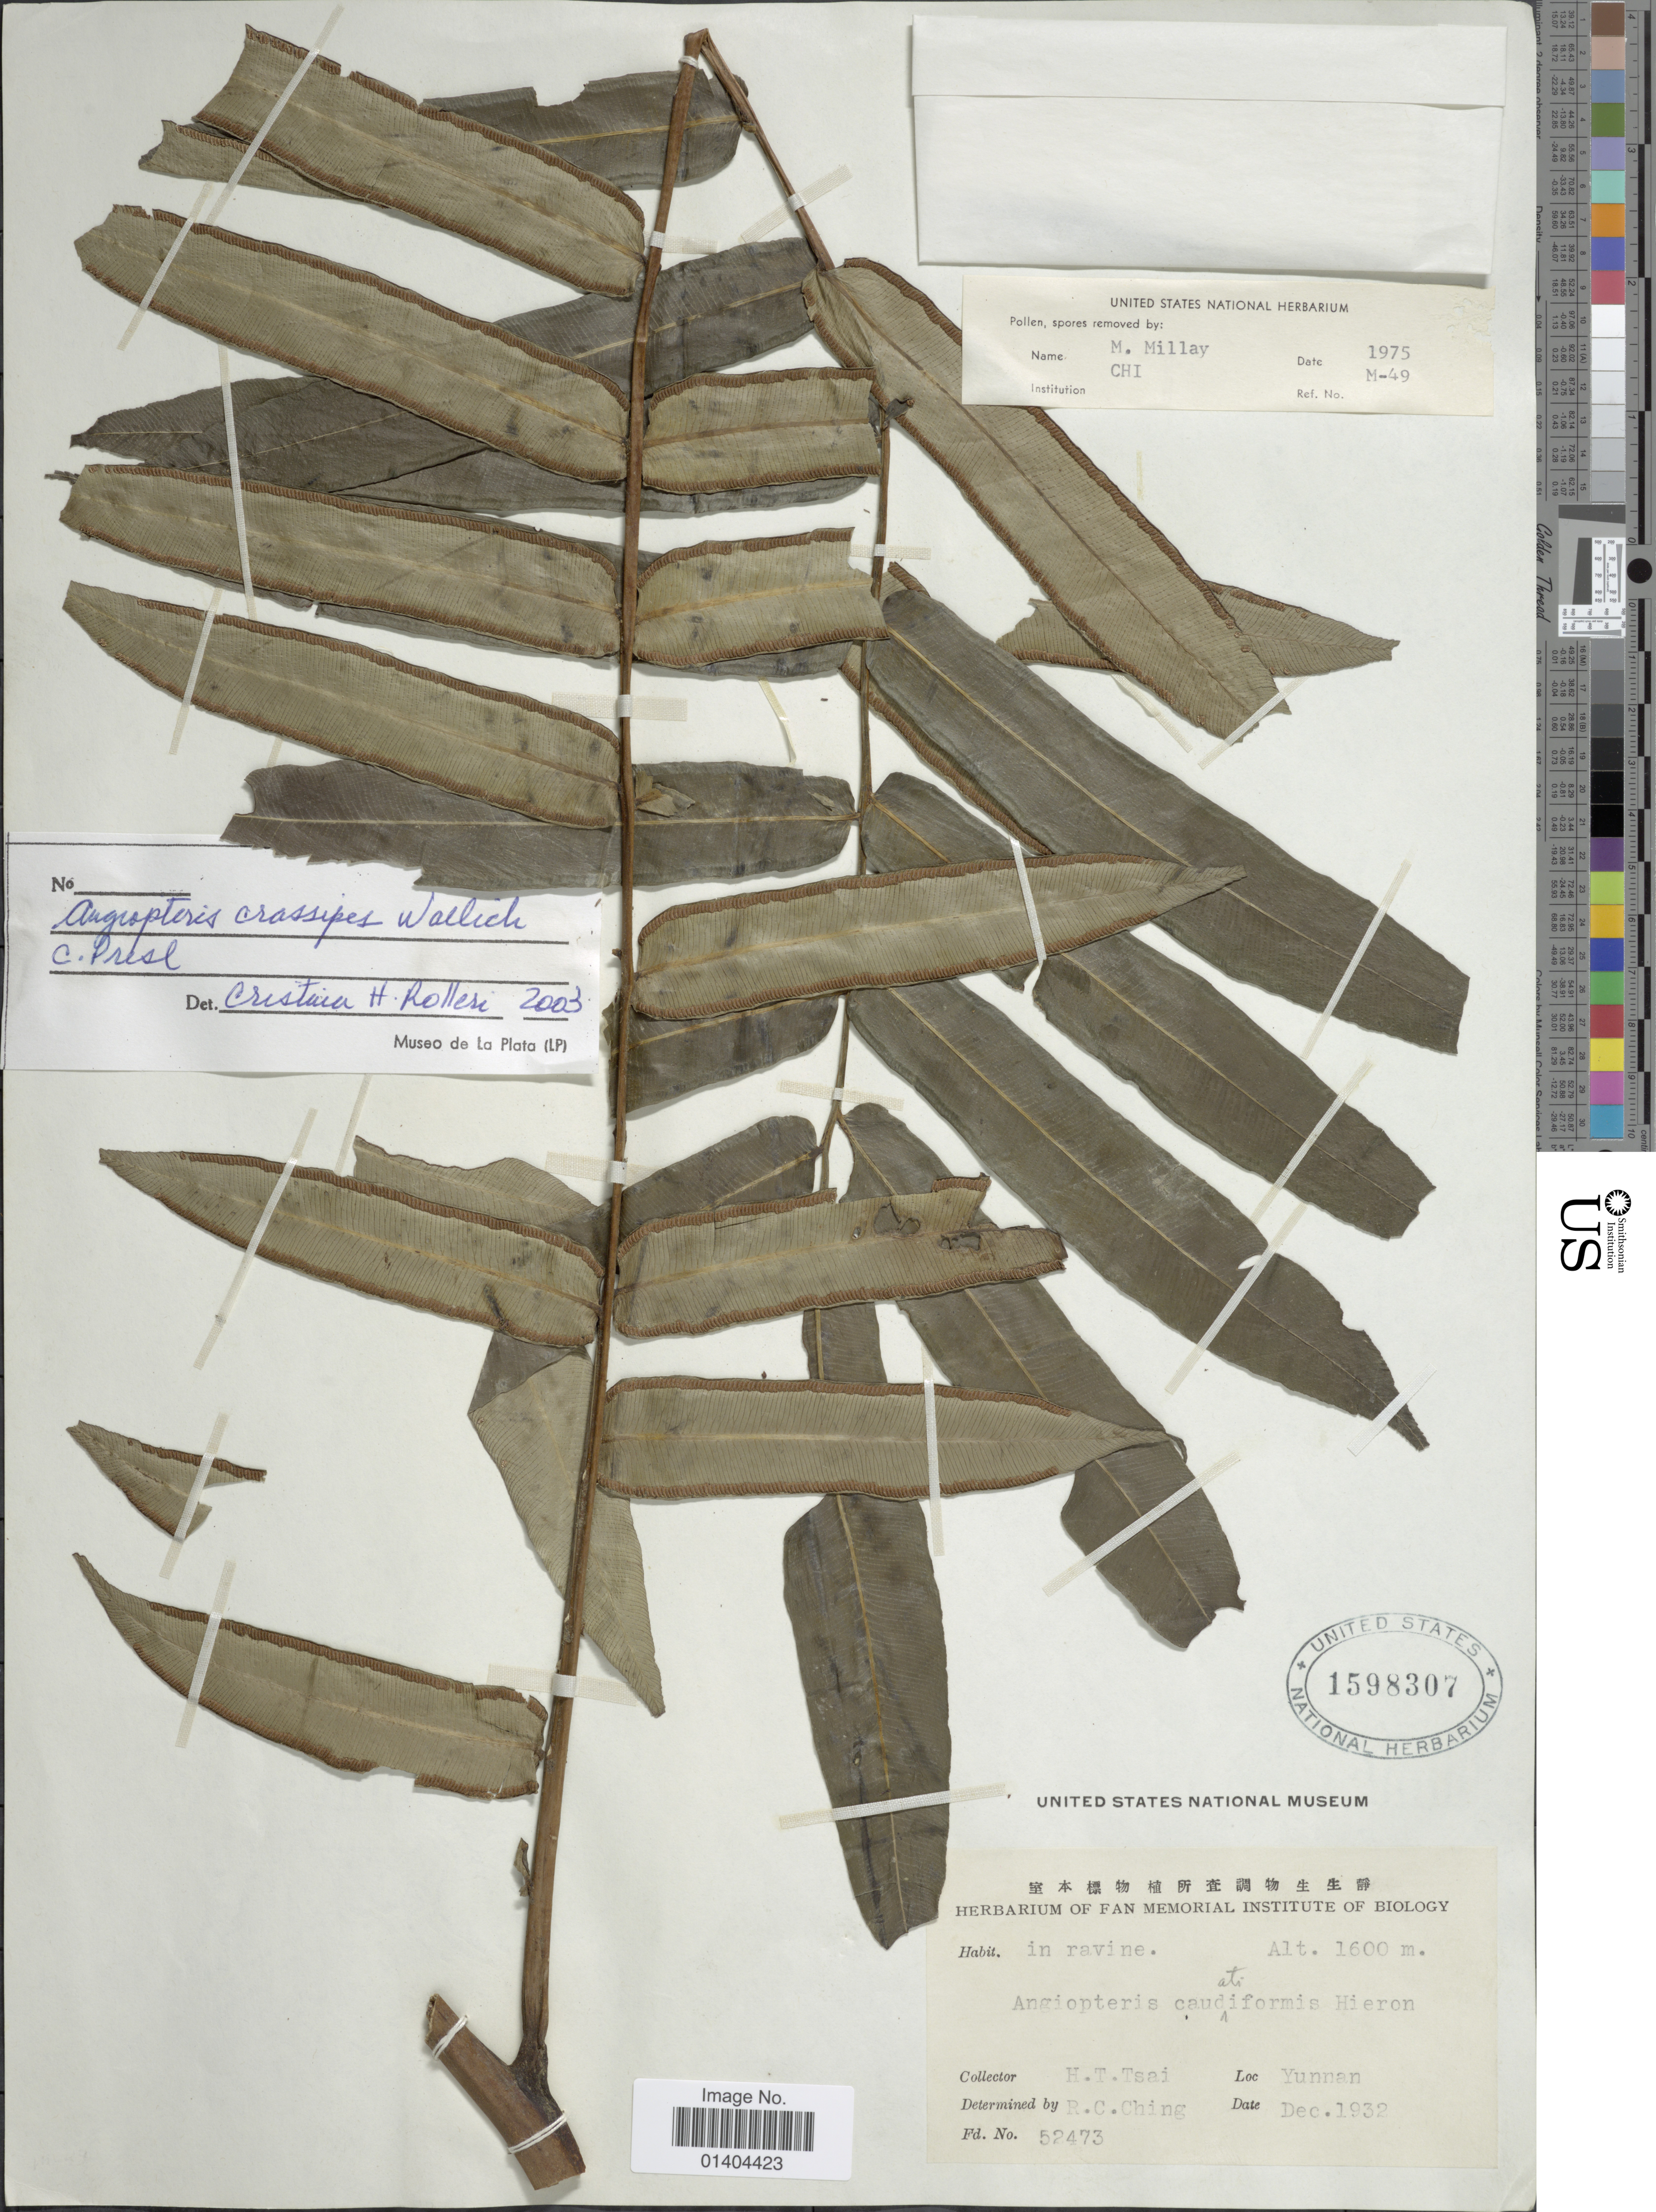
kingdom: Plantae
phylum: Tracheophyta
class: Polypodiopsida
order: Marattiales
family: Marattiaceae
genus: Angiopteris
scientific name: Angiopteris crassipes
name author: Wall. ex C. Presl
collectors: H. Tsai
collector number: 52473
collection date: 1932-12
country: China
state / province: Yunnan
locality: In Ravine [interpreted]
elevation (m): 1600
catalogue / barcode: US 1598307